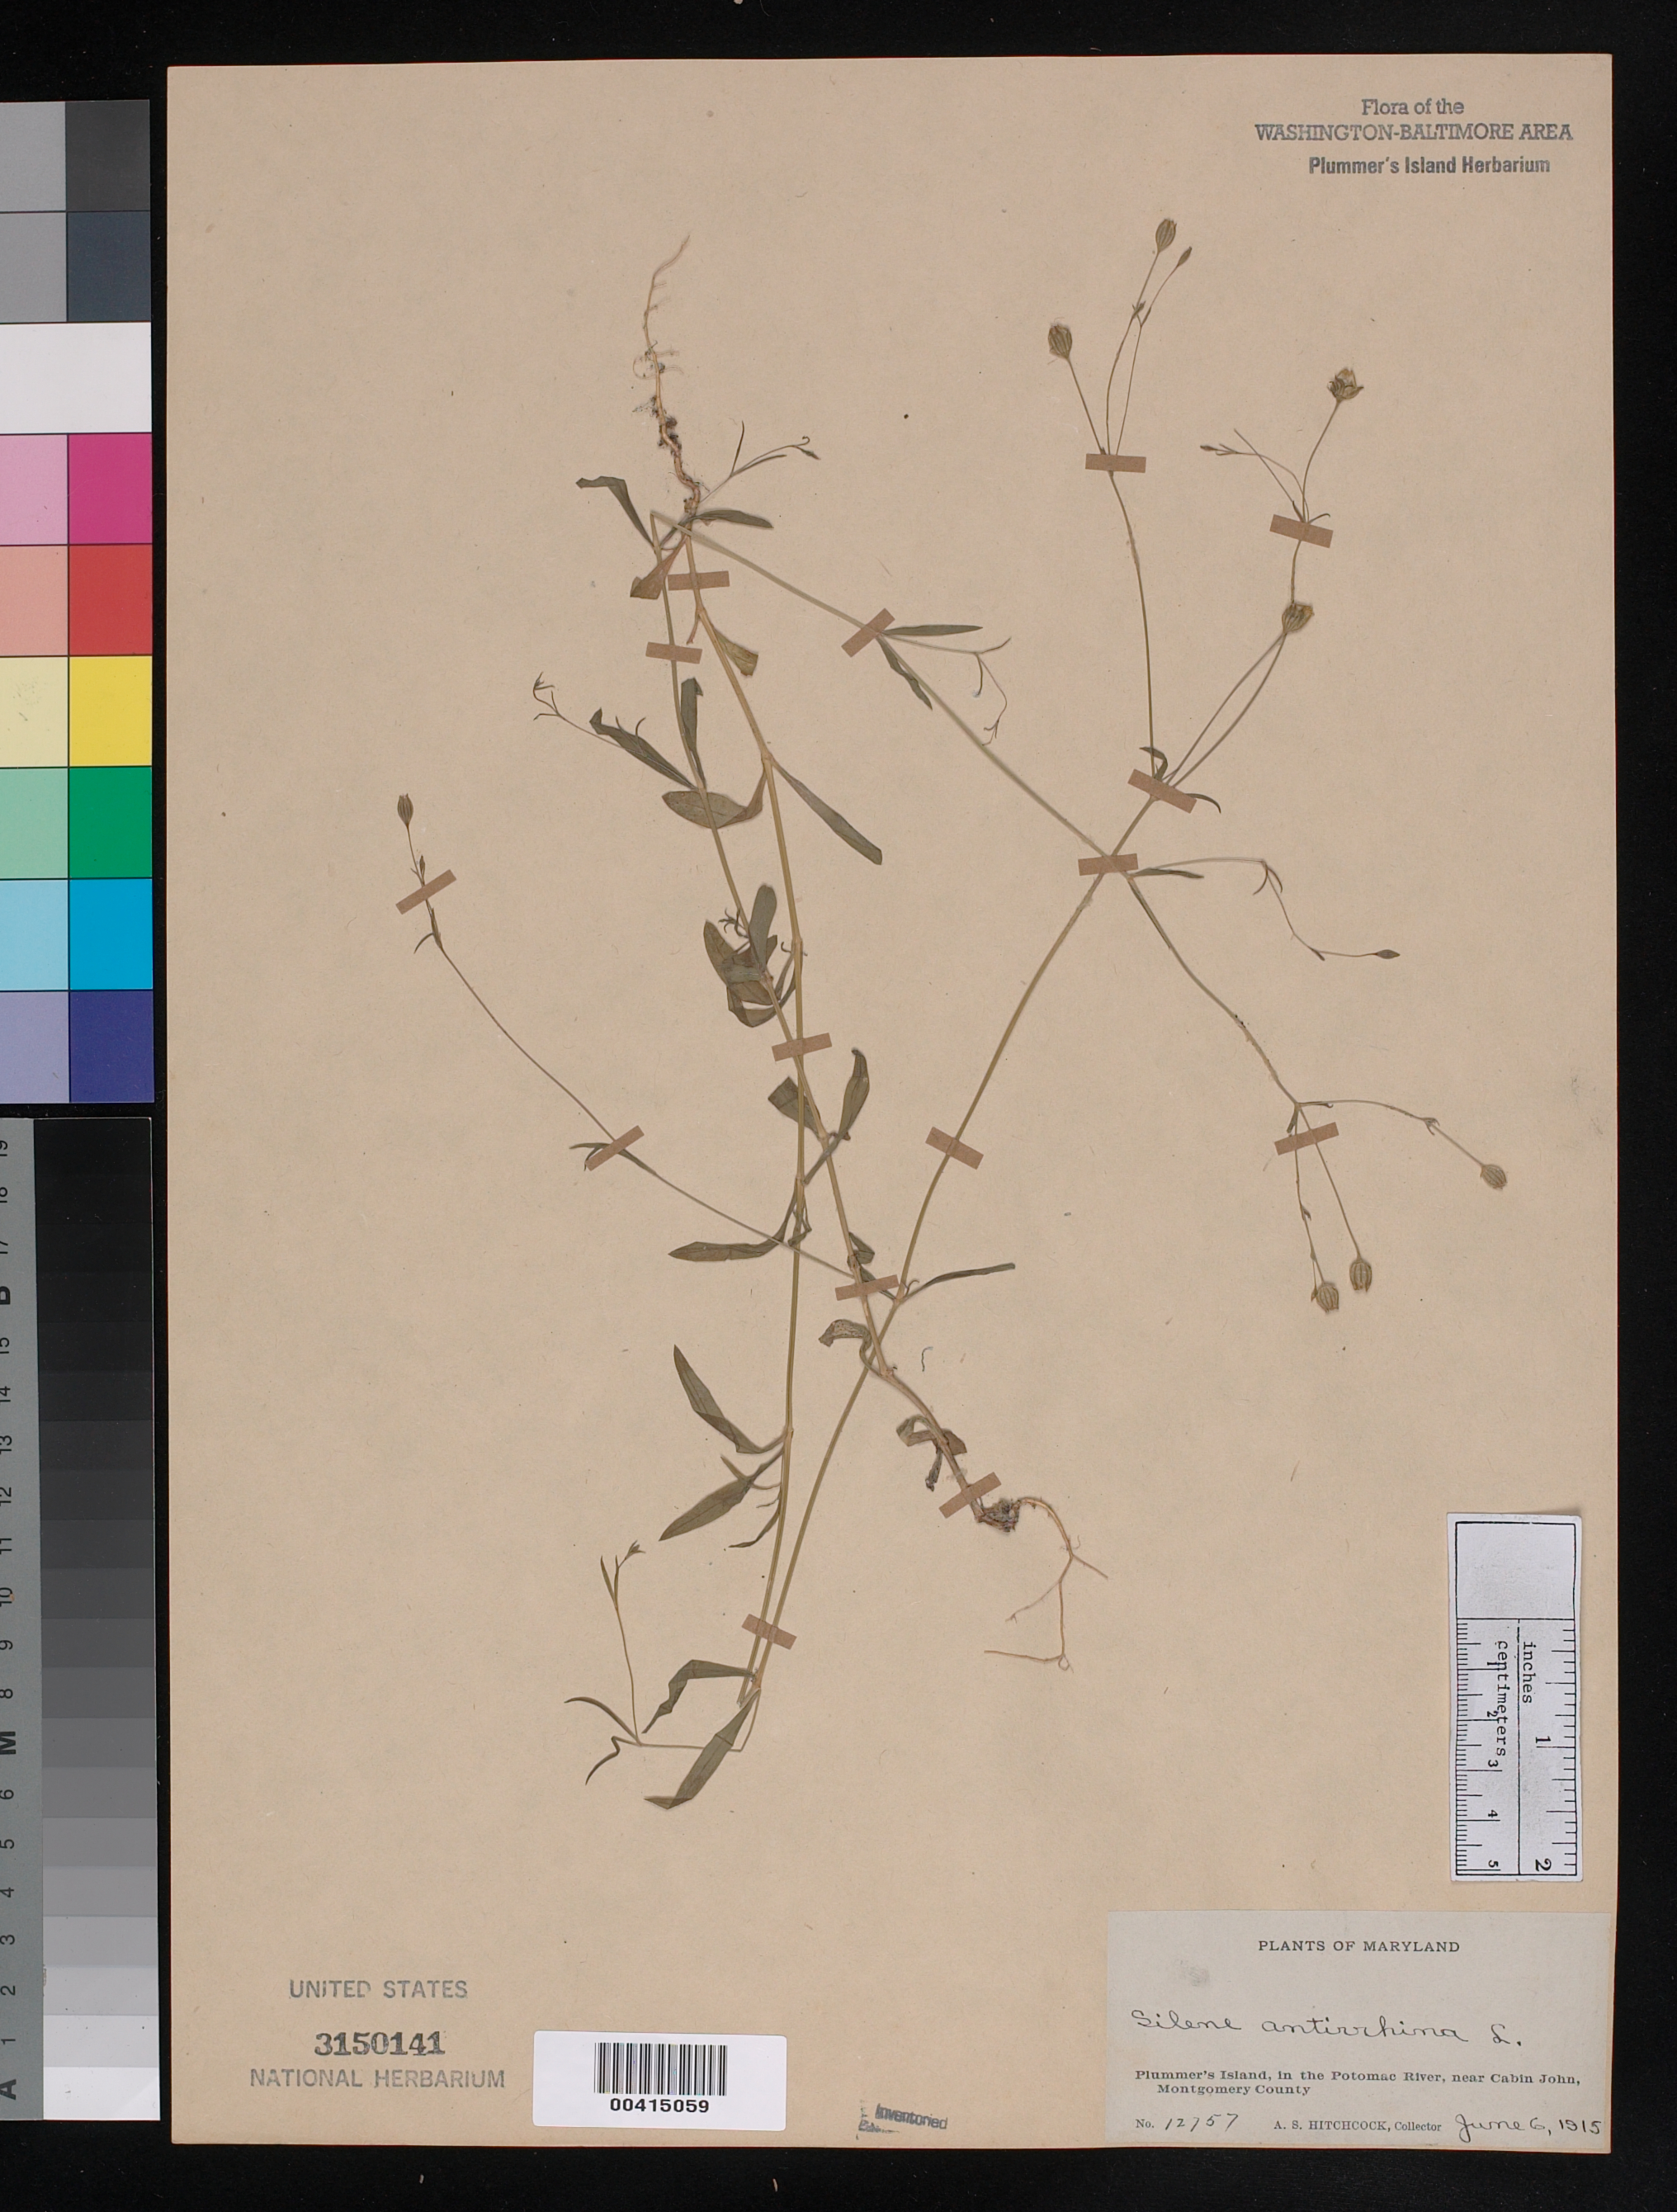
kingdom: Plantae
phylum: Tracheophyta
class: Magnoliopsida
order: Caryophyllales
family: Caryophyllaceae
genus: Silene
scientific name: Silene antirrhina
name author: L.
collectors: A. S. Hitchcock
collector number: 12757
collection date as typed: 06 Jun 1915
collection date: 1915-06-06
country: United States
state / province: Maryland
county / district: Montgomery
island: Plummers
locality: Plummer's Island C. & O. Canal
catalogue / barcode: US 3150141